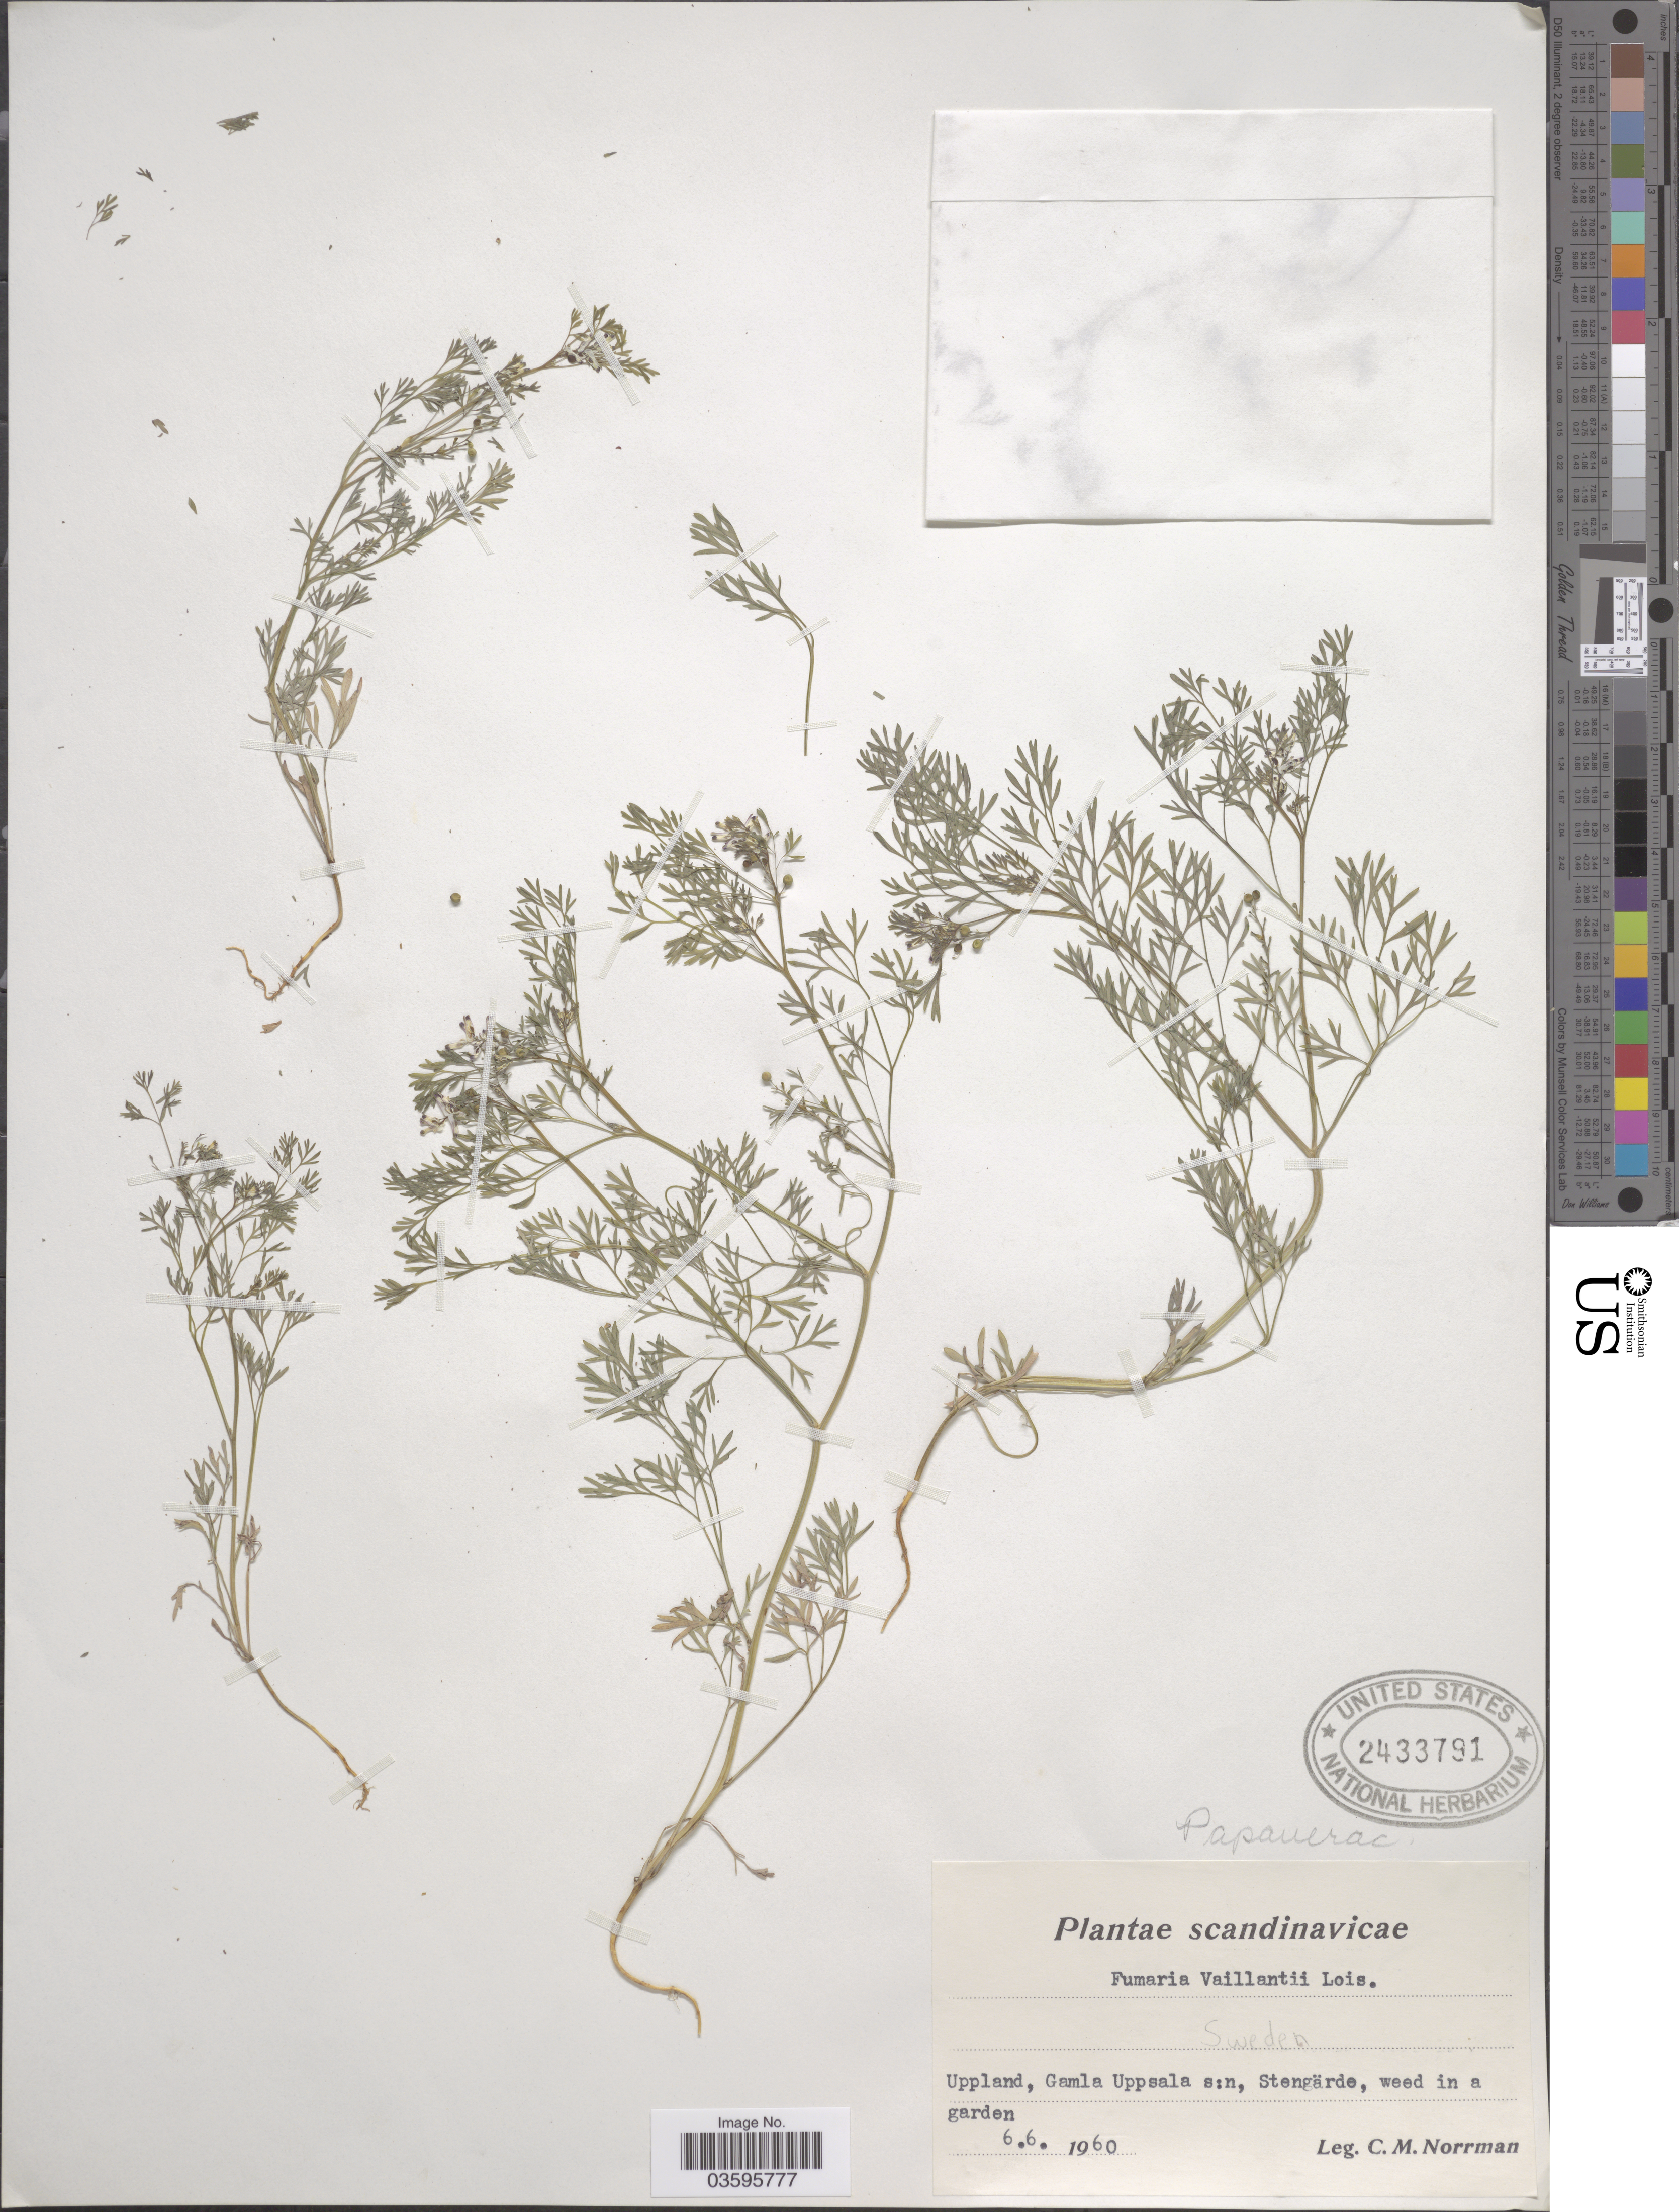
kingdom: Plantae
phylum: Tracheophyta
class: Magnoliopsida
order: Ranunculales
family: Papaveraceae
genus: Fumaria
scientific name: Fumaria vaillantii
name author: Loisel.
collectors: C. Norrman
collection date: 1960-06-06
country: Sweden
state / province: Uppsala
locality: Scandinavicæ. Uppland, Gamla Uppsala s:n, Stengärde.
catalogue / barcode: US 2433791